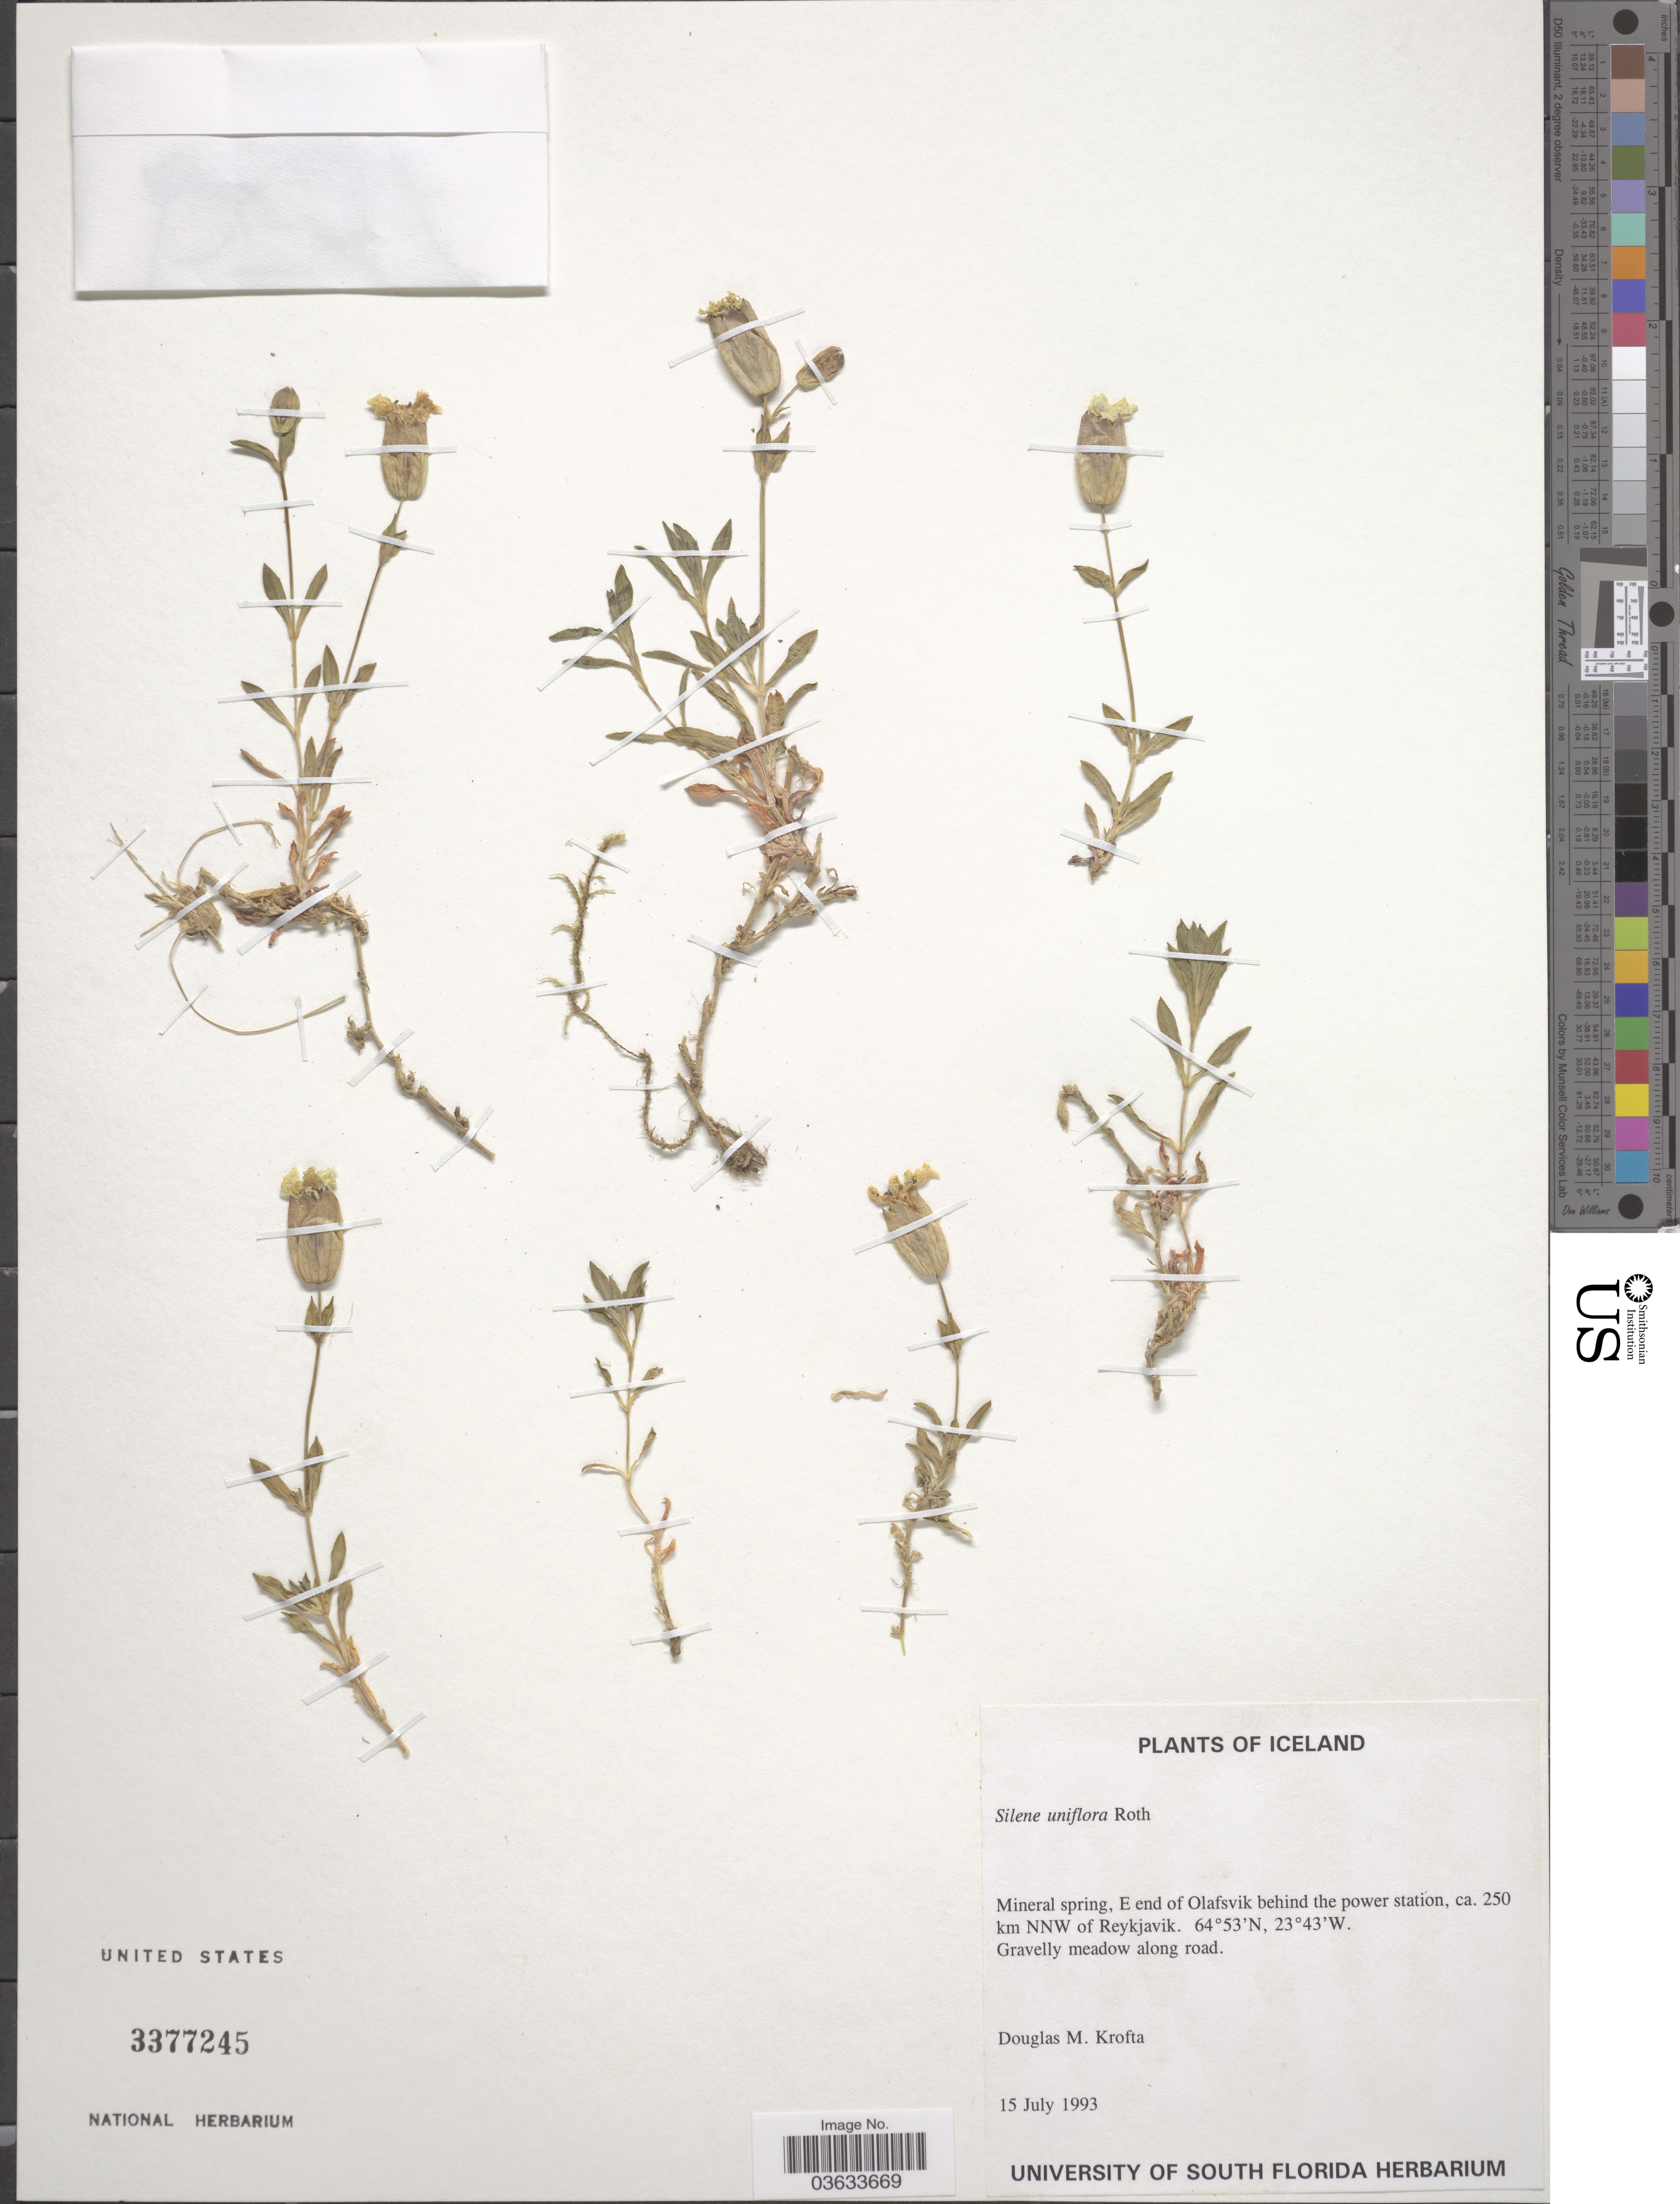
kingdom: Plantae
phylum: Tracheophyta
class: Magnoliopsida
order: Caryophyllales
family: Caryophyllaceae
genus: Silene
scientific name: Silene uniflora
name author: Roth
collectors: D. Krofta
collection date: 1993-07-15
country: Iceland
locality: Mineral spring, E end of Olafsvik behind the power station, ca. 250 km NNW of Reykjavik. Gravelly meadow along road.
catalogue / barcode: US 3377245